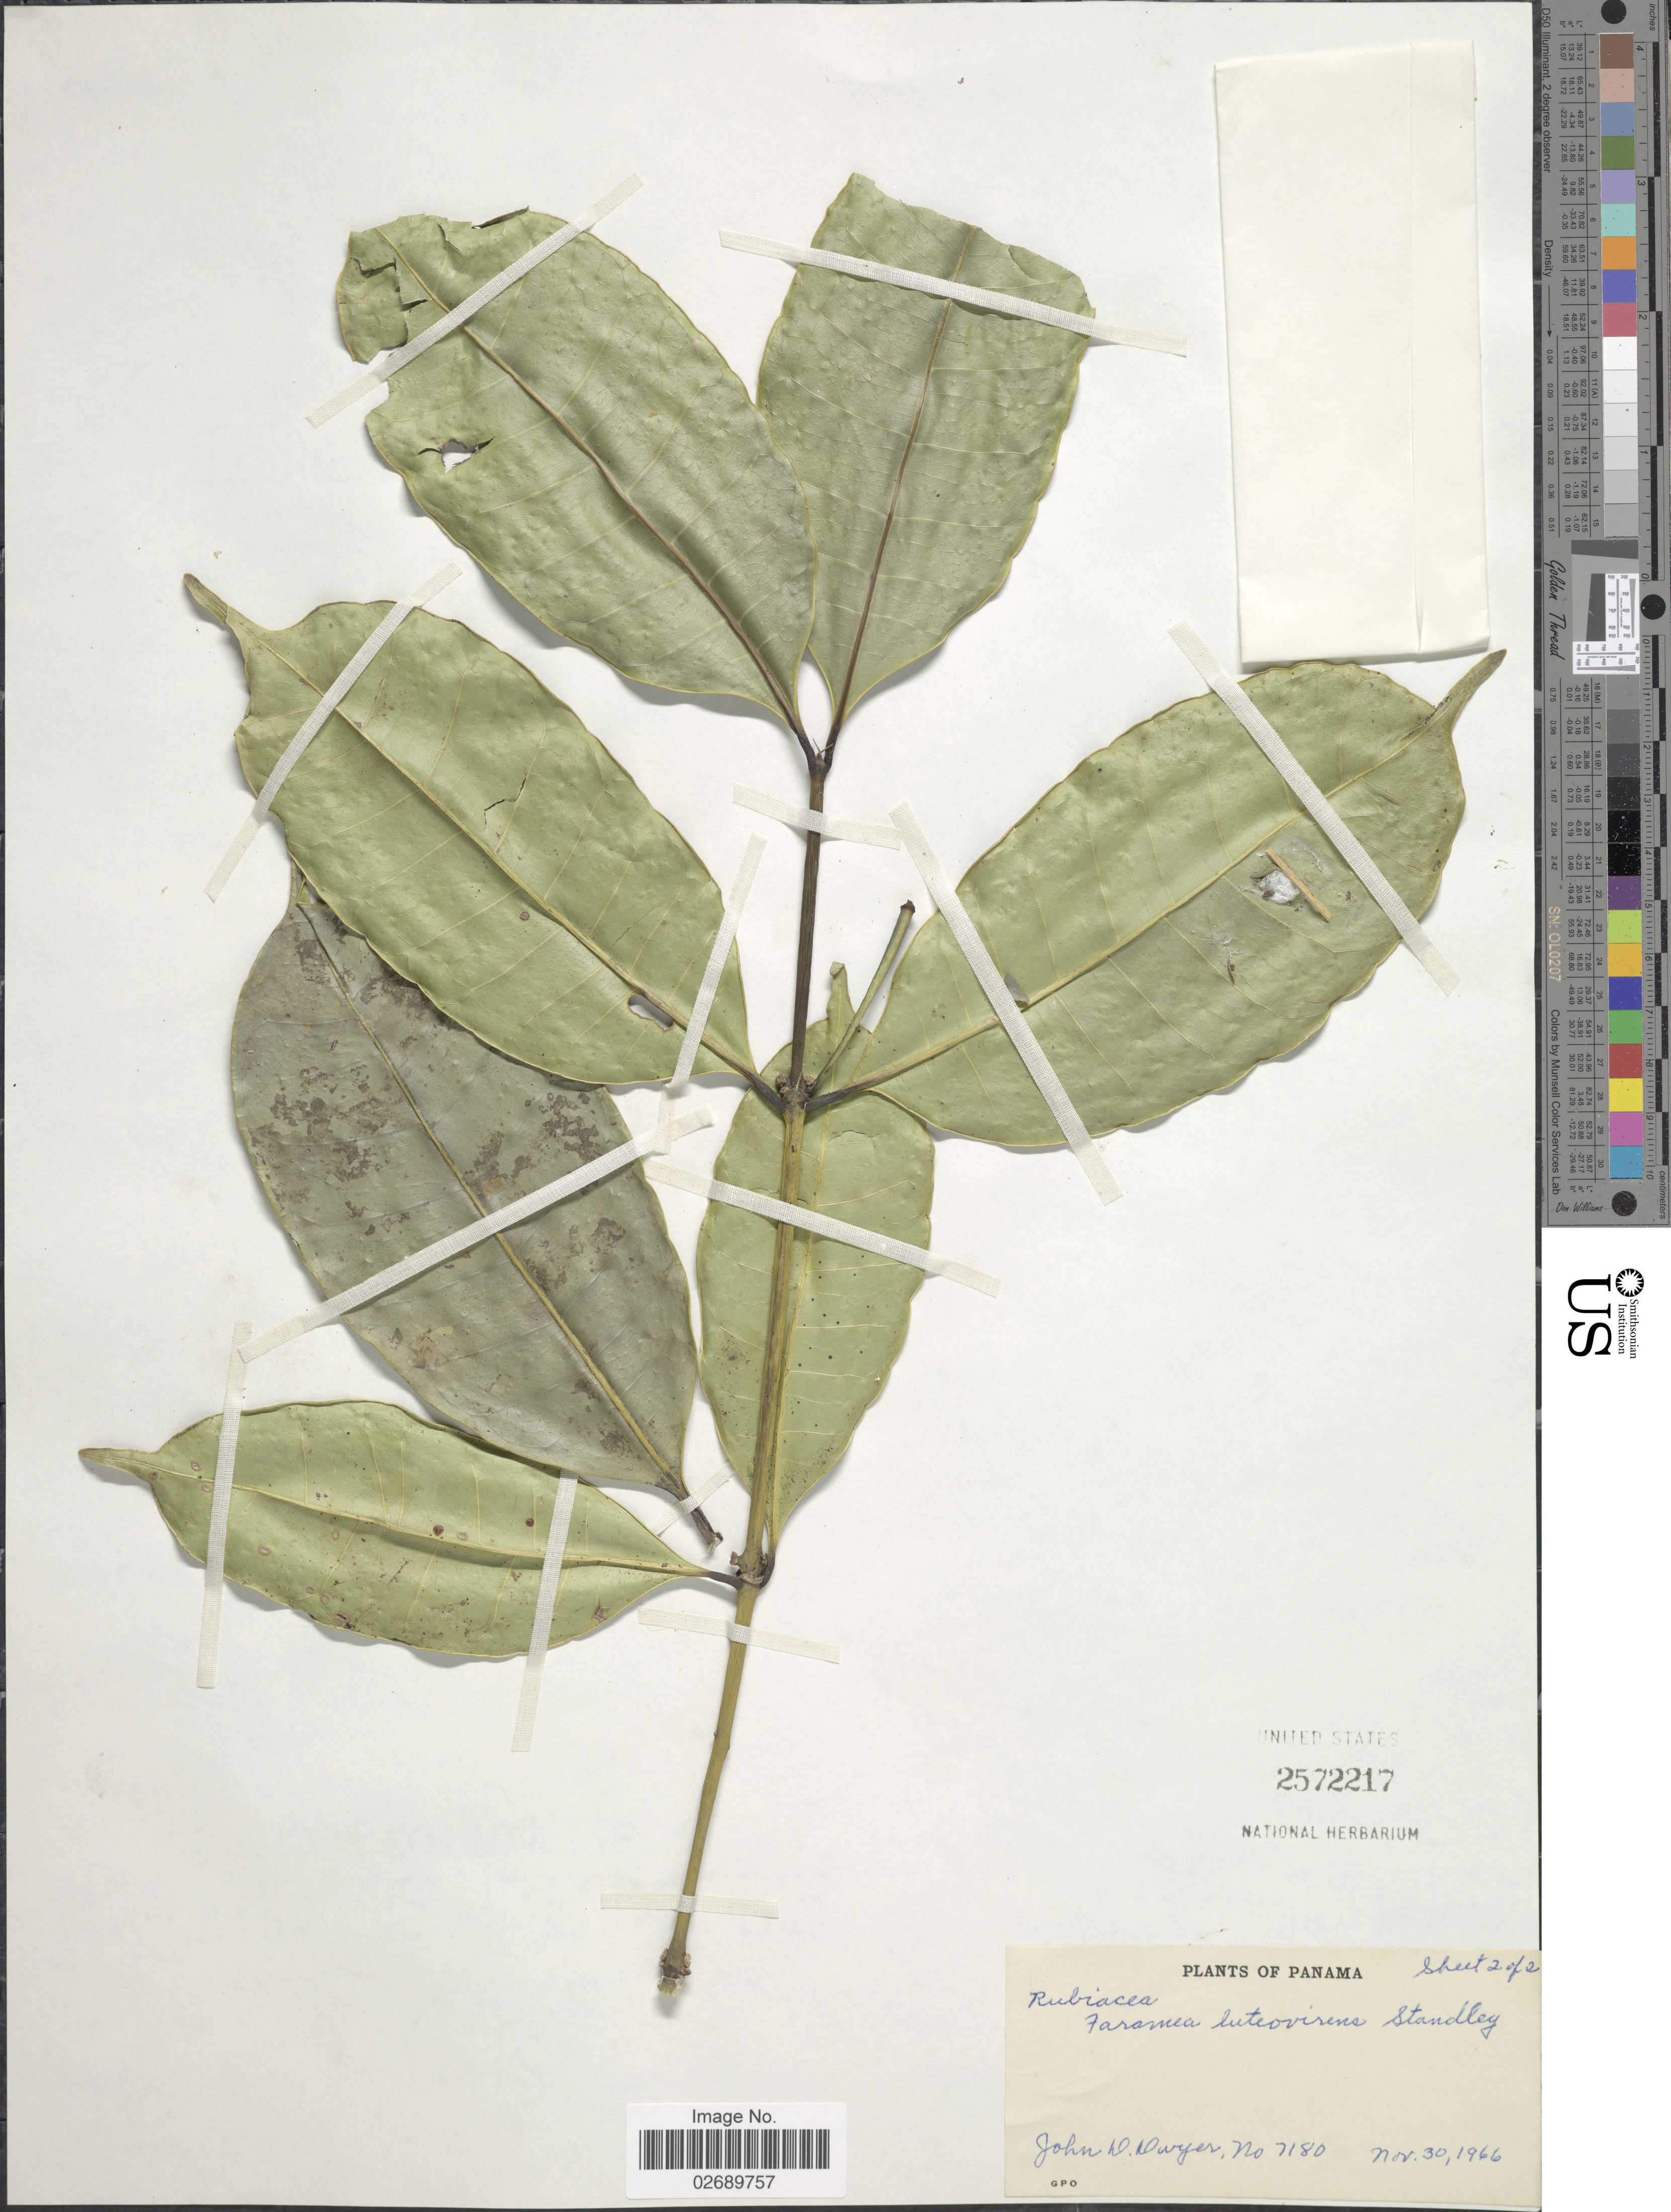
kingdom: Plantae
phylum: Tracheophyta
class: Magnoliopsida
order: Gentianales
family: Rubiaceae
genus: Faramea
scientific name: Faramea luteovirens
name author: Standl.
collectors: J. D. Dwyer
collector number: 7180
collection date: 1966-11-30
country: Panama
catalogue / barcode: US 2572217